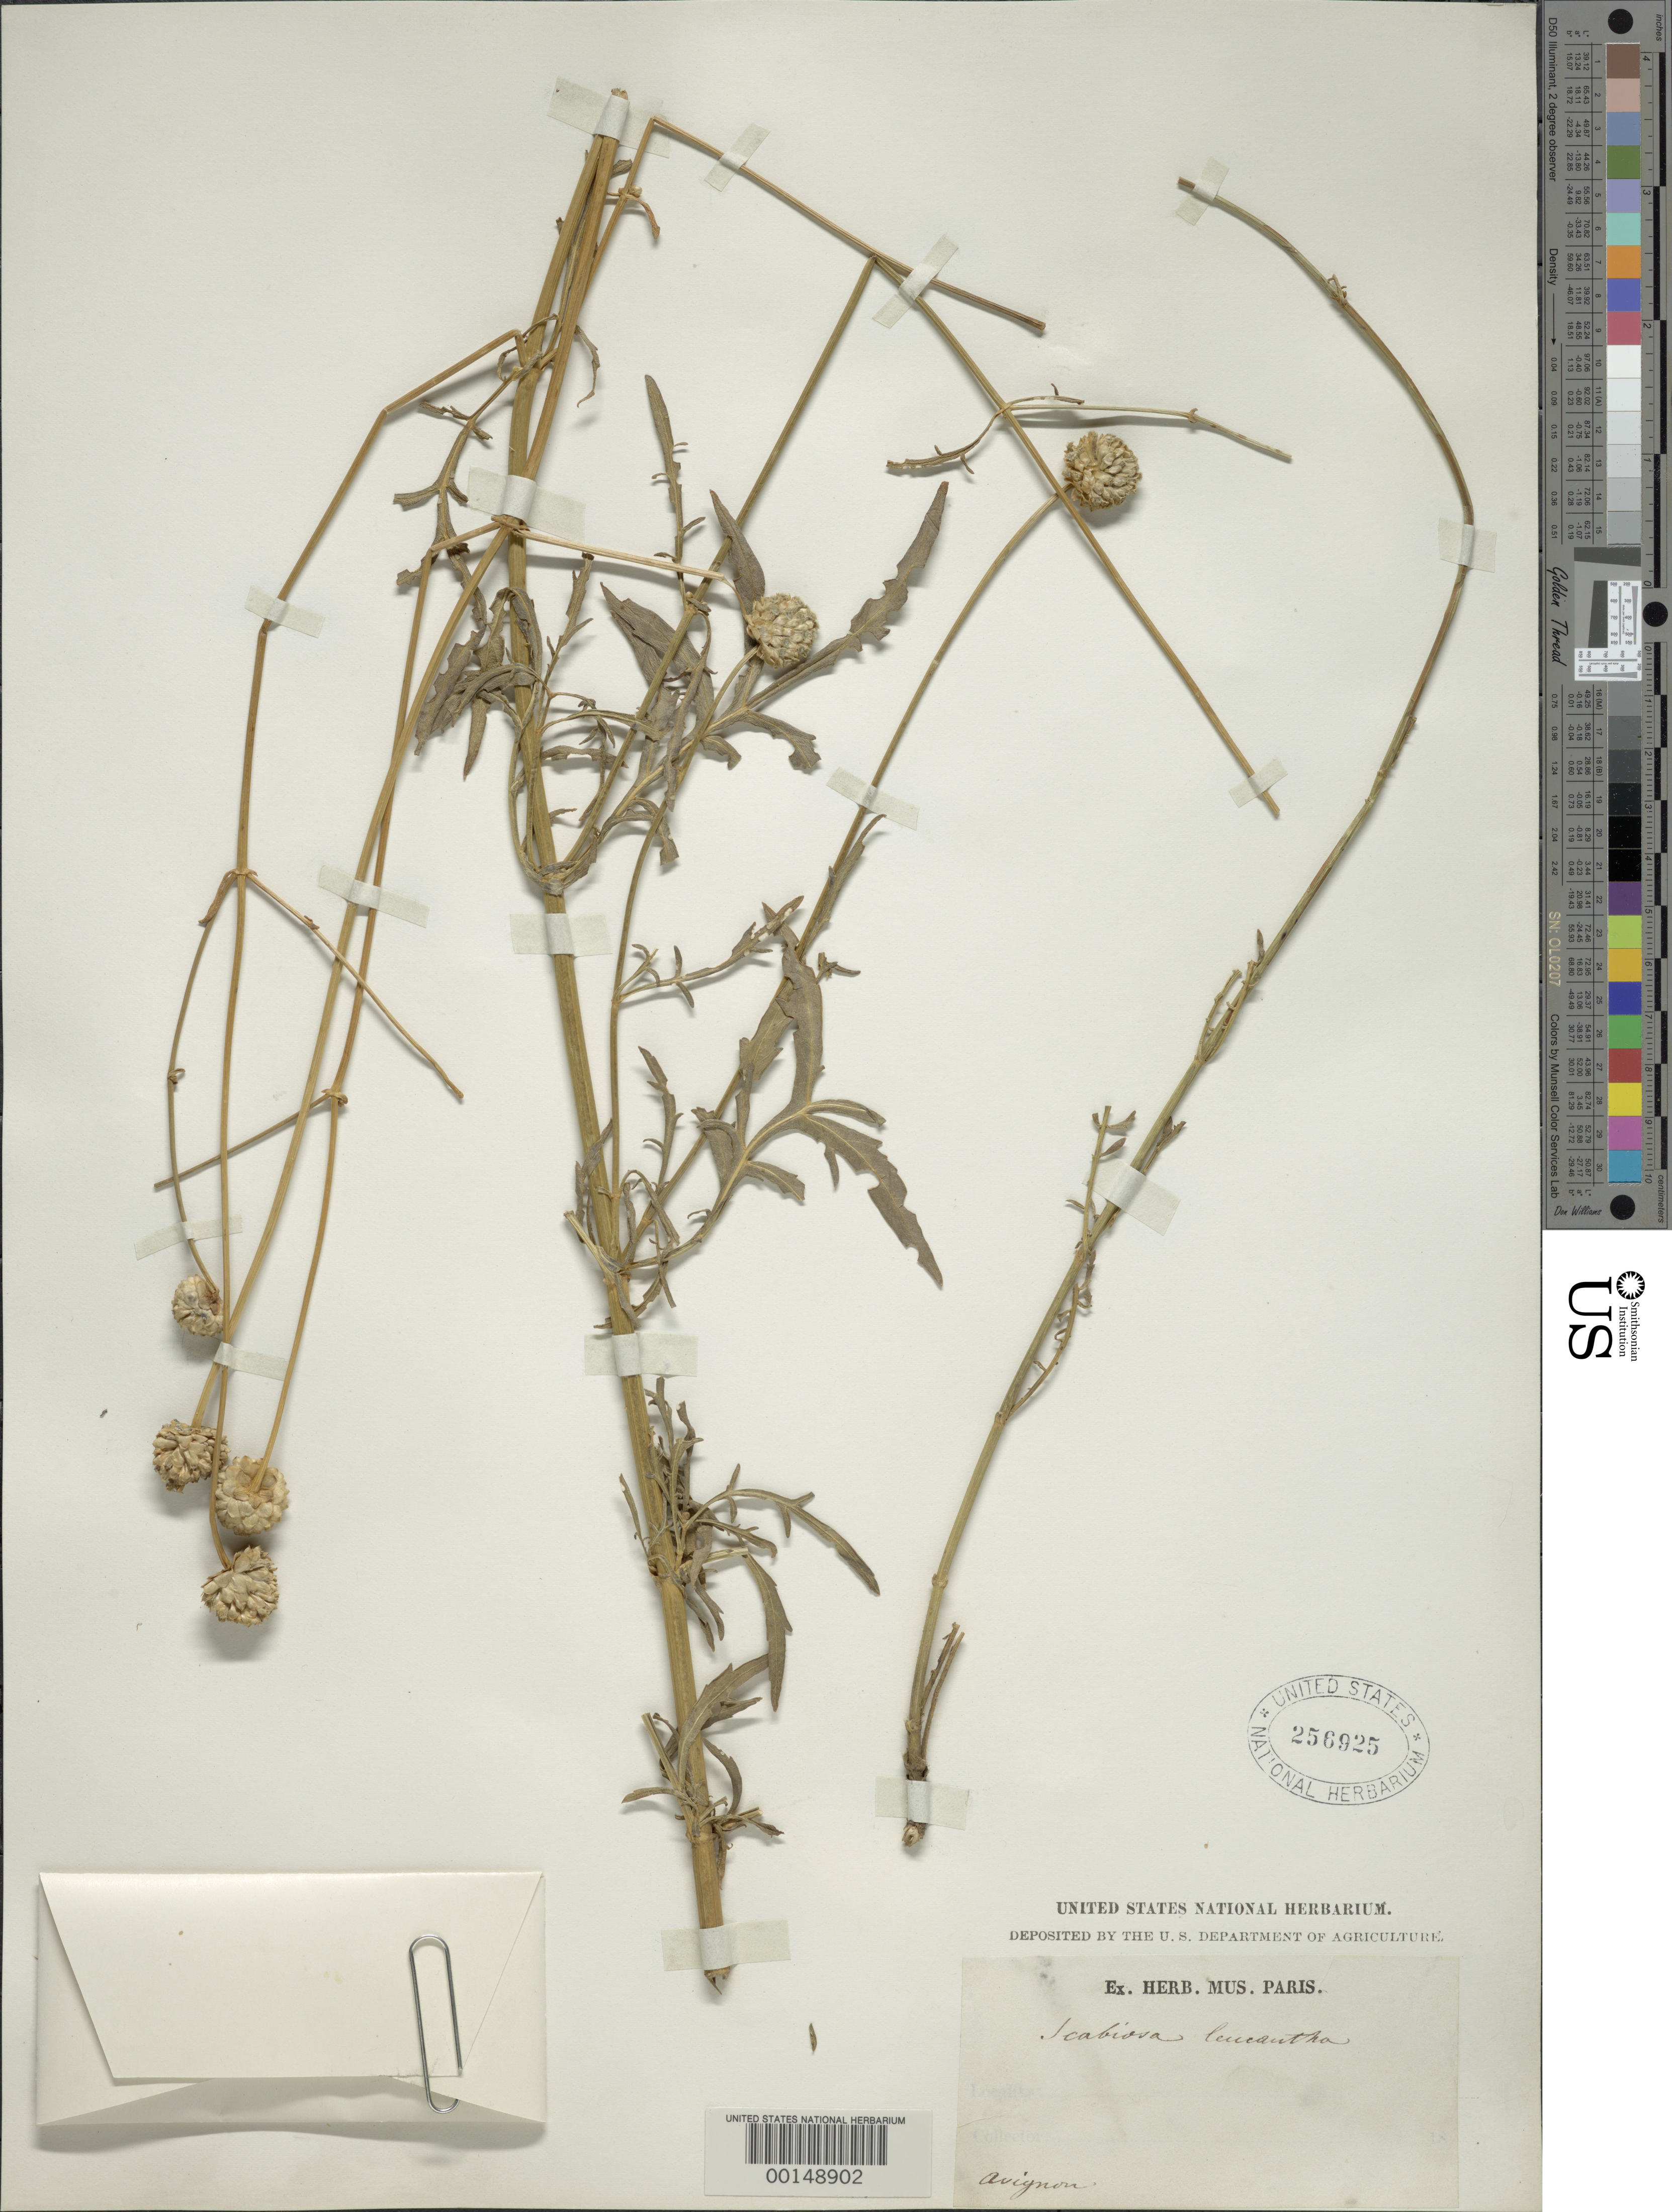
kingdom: Plantae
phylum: Tracheophyta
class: Magnoliopsida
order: Dipsacales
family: Caprifoliaceae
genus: Cephalaria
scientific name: Cephalaria leucantha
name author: Schrad.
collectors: -. Avignon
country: France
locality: (is Avignon the collector or the locality in France?)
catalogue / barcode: US 256925